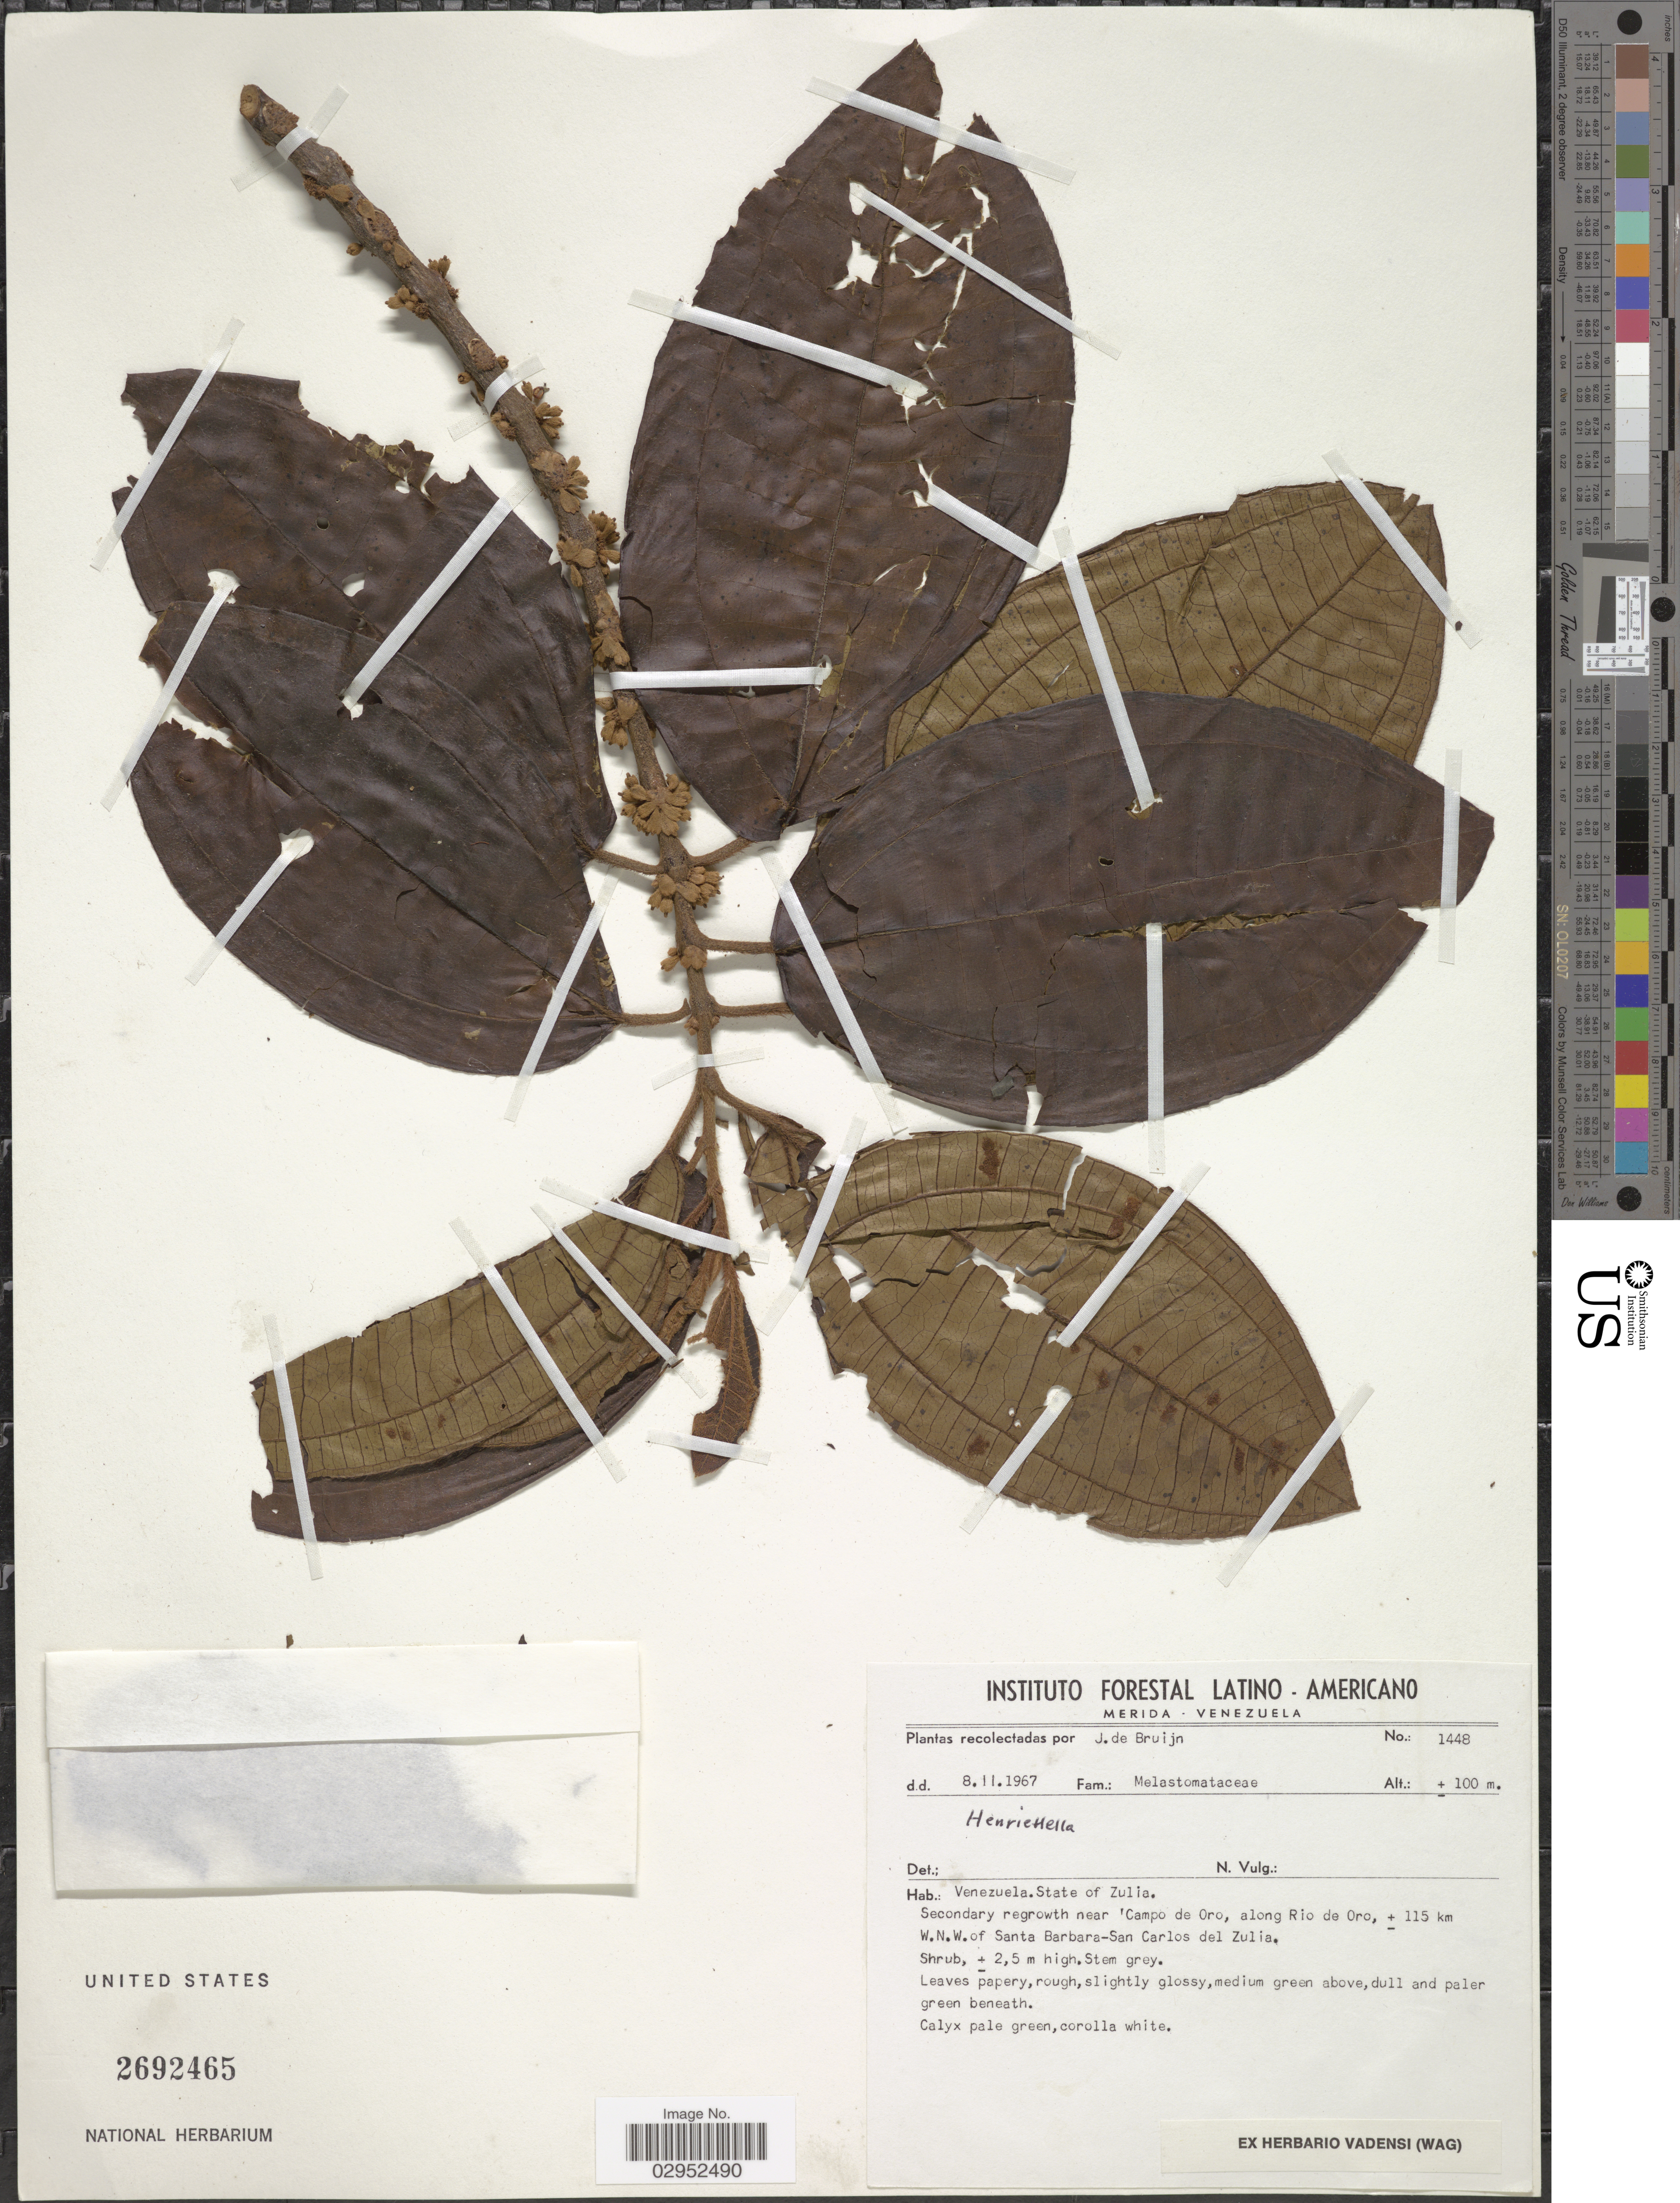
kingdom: Plantae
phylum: Tracheophyta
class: Magnoliopsida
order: Myrtales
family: Melastomataceae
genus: Henriettea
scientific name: Henriettea sp.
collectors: J. Bruijn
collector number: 1448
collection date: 1967-02-08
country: Venezuela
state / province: Zulia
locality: Secondary regrowth near 'Campo de Oro, along Rio de Oro, ± 115 km W.N.W. of Santa Barbara-San Carlos del Zulia.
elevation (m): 100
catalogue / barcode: US 2692465